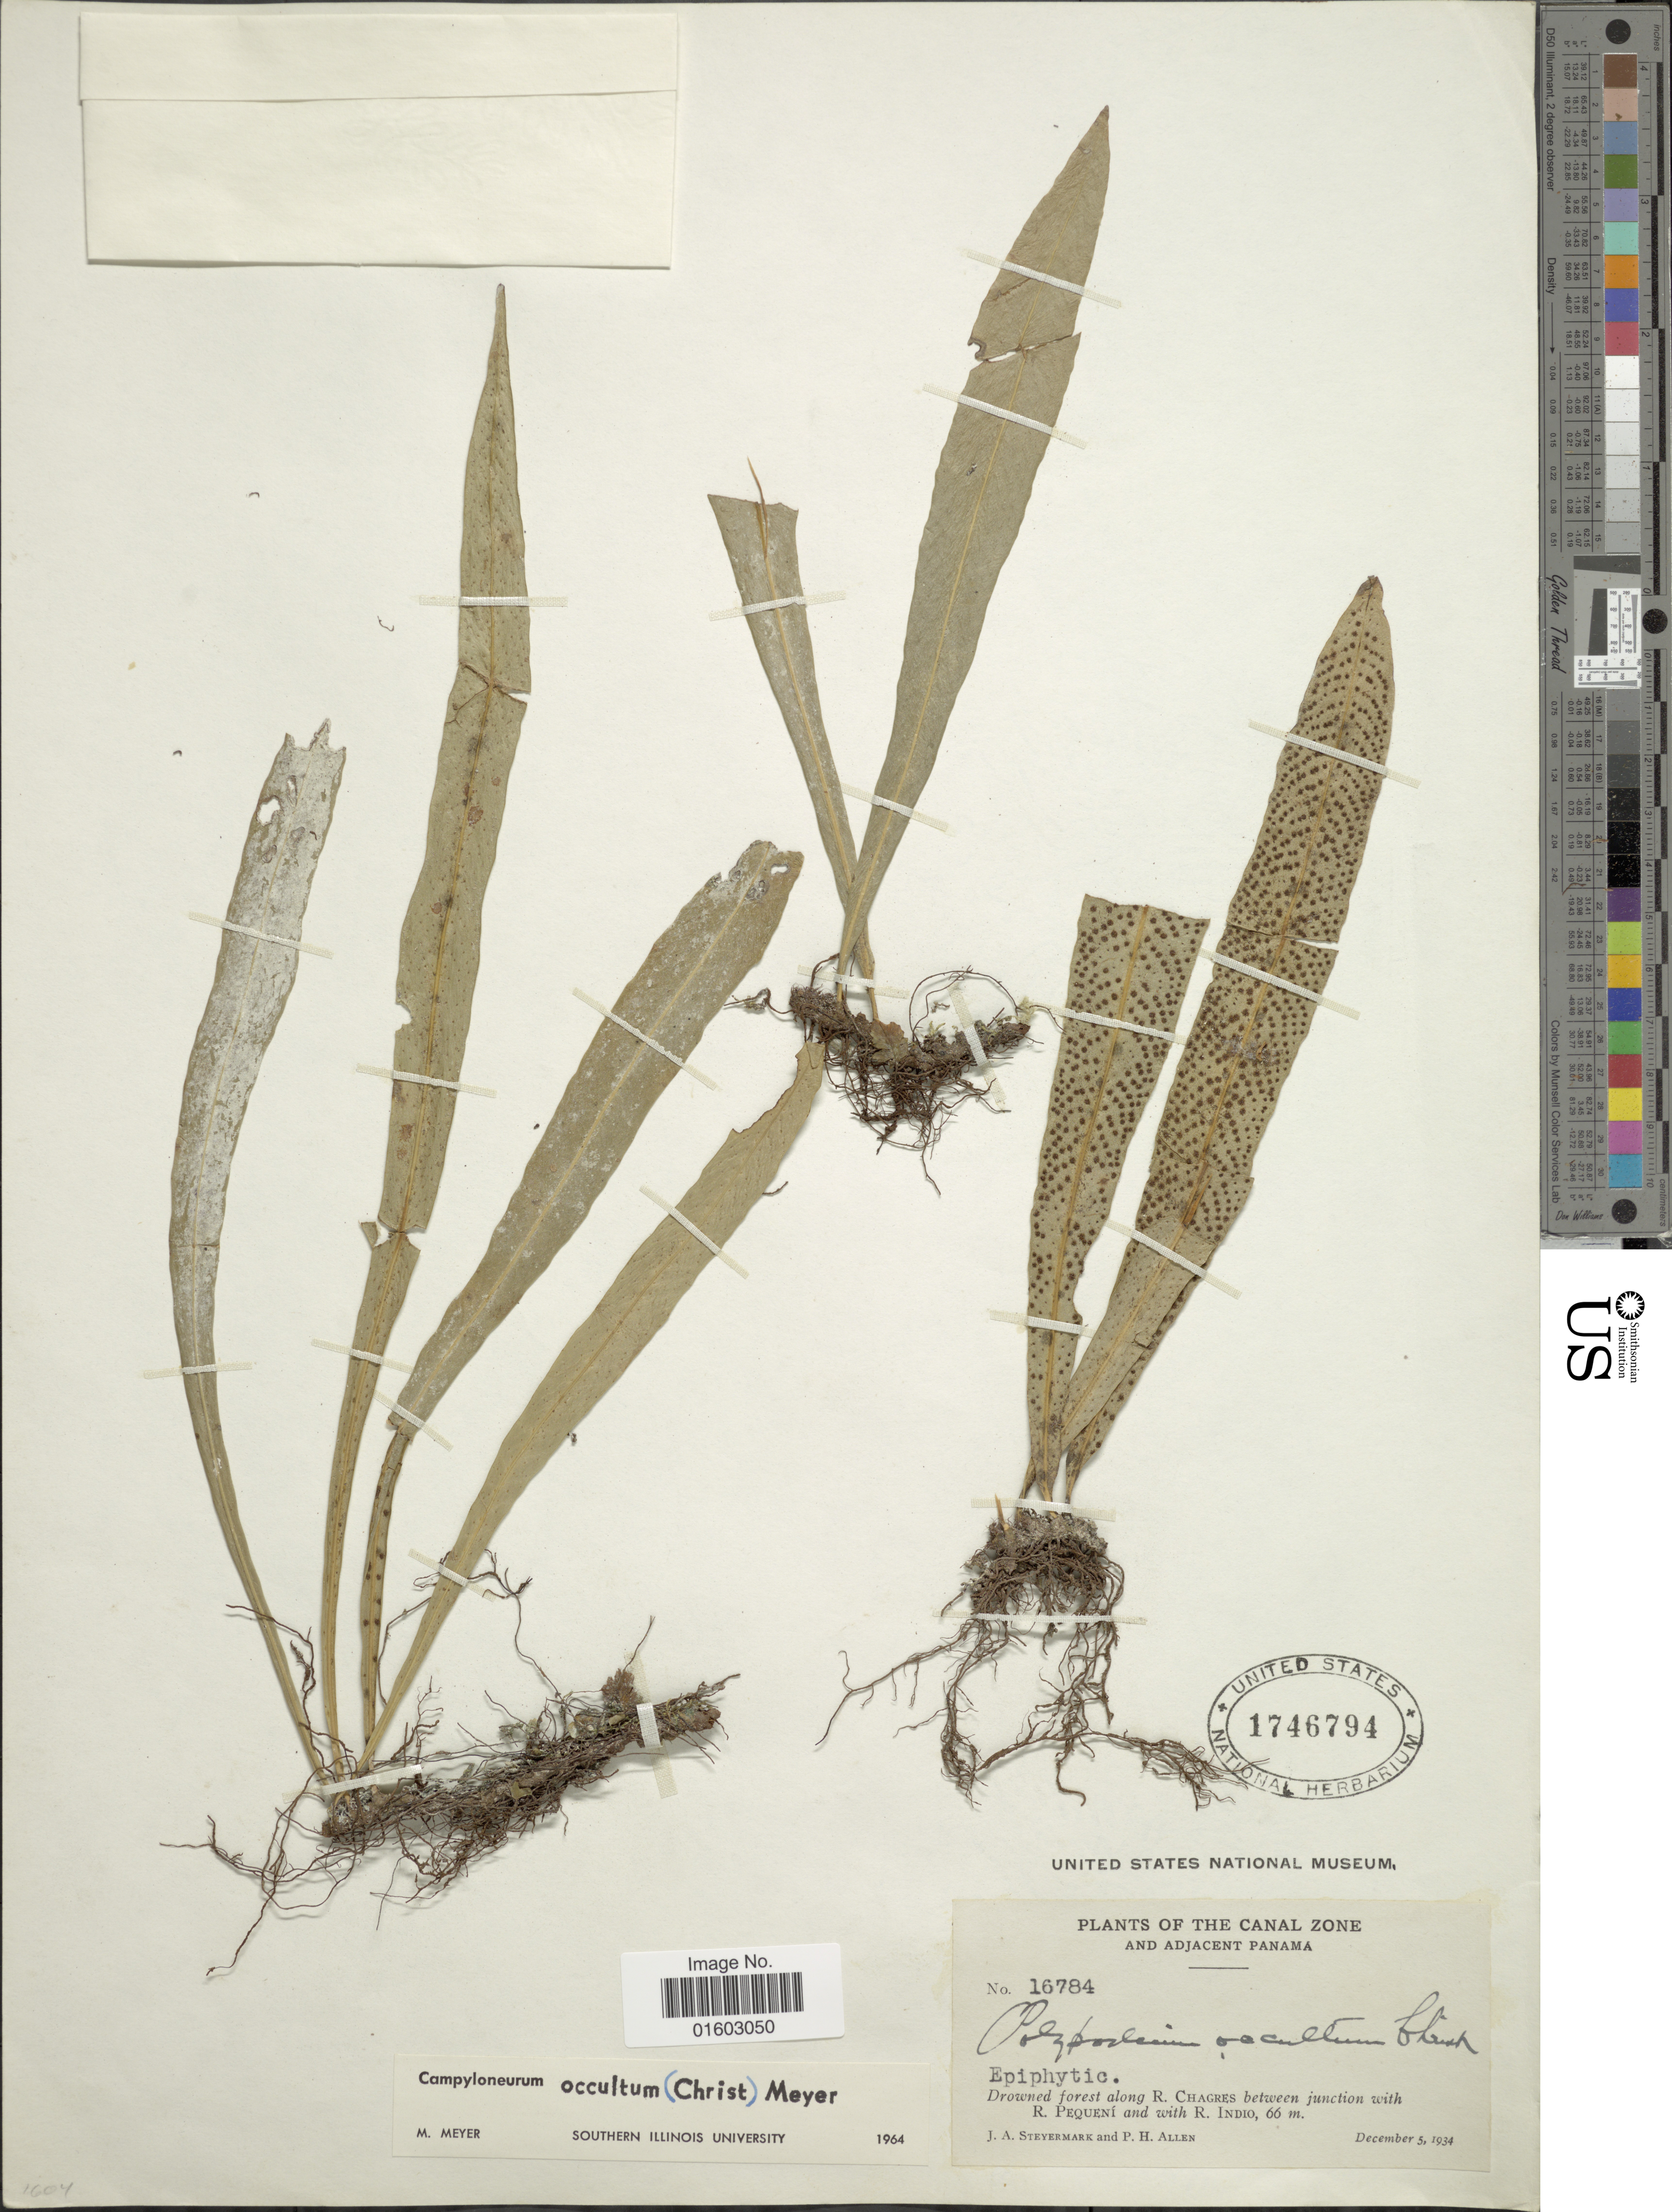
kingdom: Plantae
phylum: Tracheophyta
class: Polypodiopsida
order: Polypodiales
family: Polypodiaceae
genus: Campyloneurum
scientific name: Campyloneurum occultum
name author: (Christ) M. Mey. ex Lellinger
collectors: J. Steyermark & J. A. Allen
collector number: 16784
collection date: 1934-12-05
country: Panama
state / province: Colón / Panamá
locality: The Canal Zonel and Adjacent Panama.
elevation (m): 66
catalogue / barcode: US 1746794